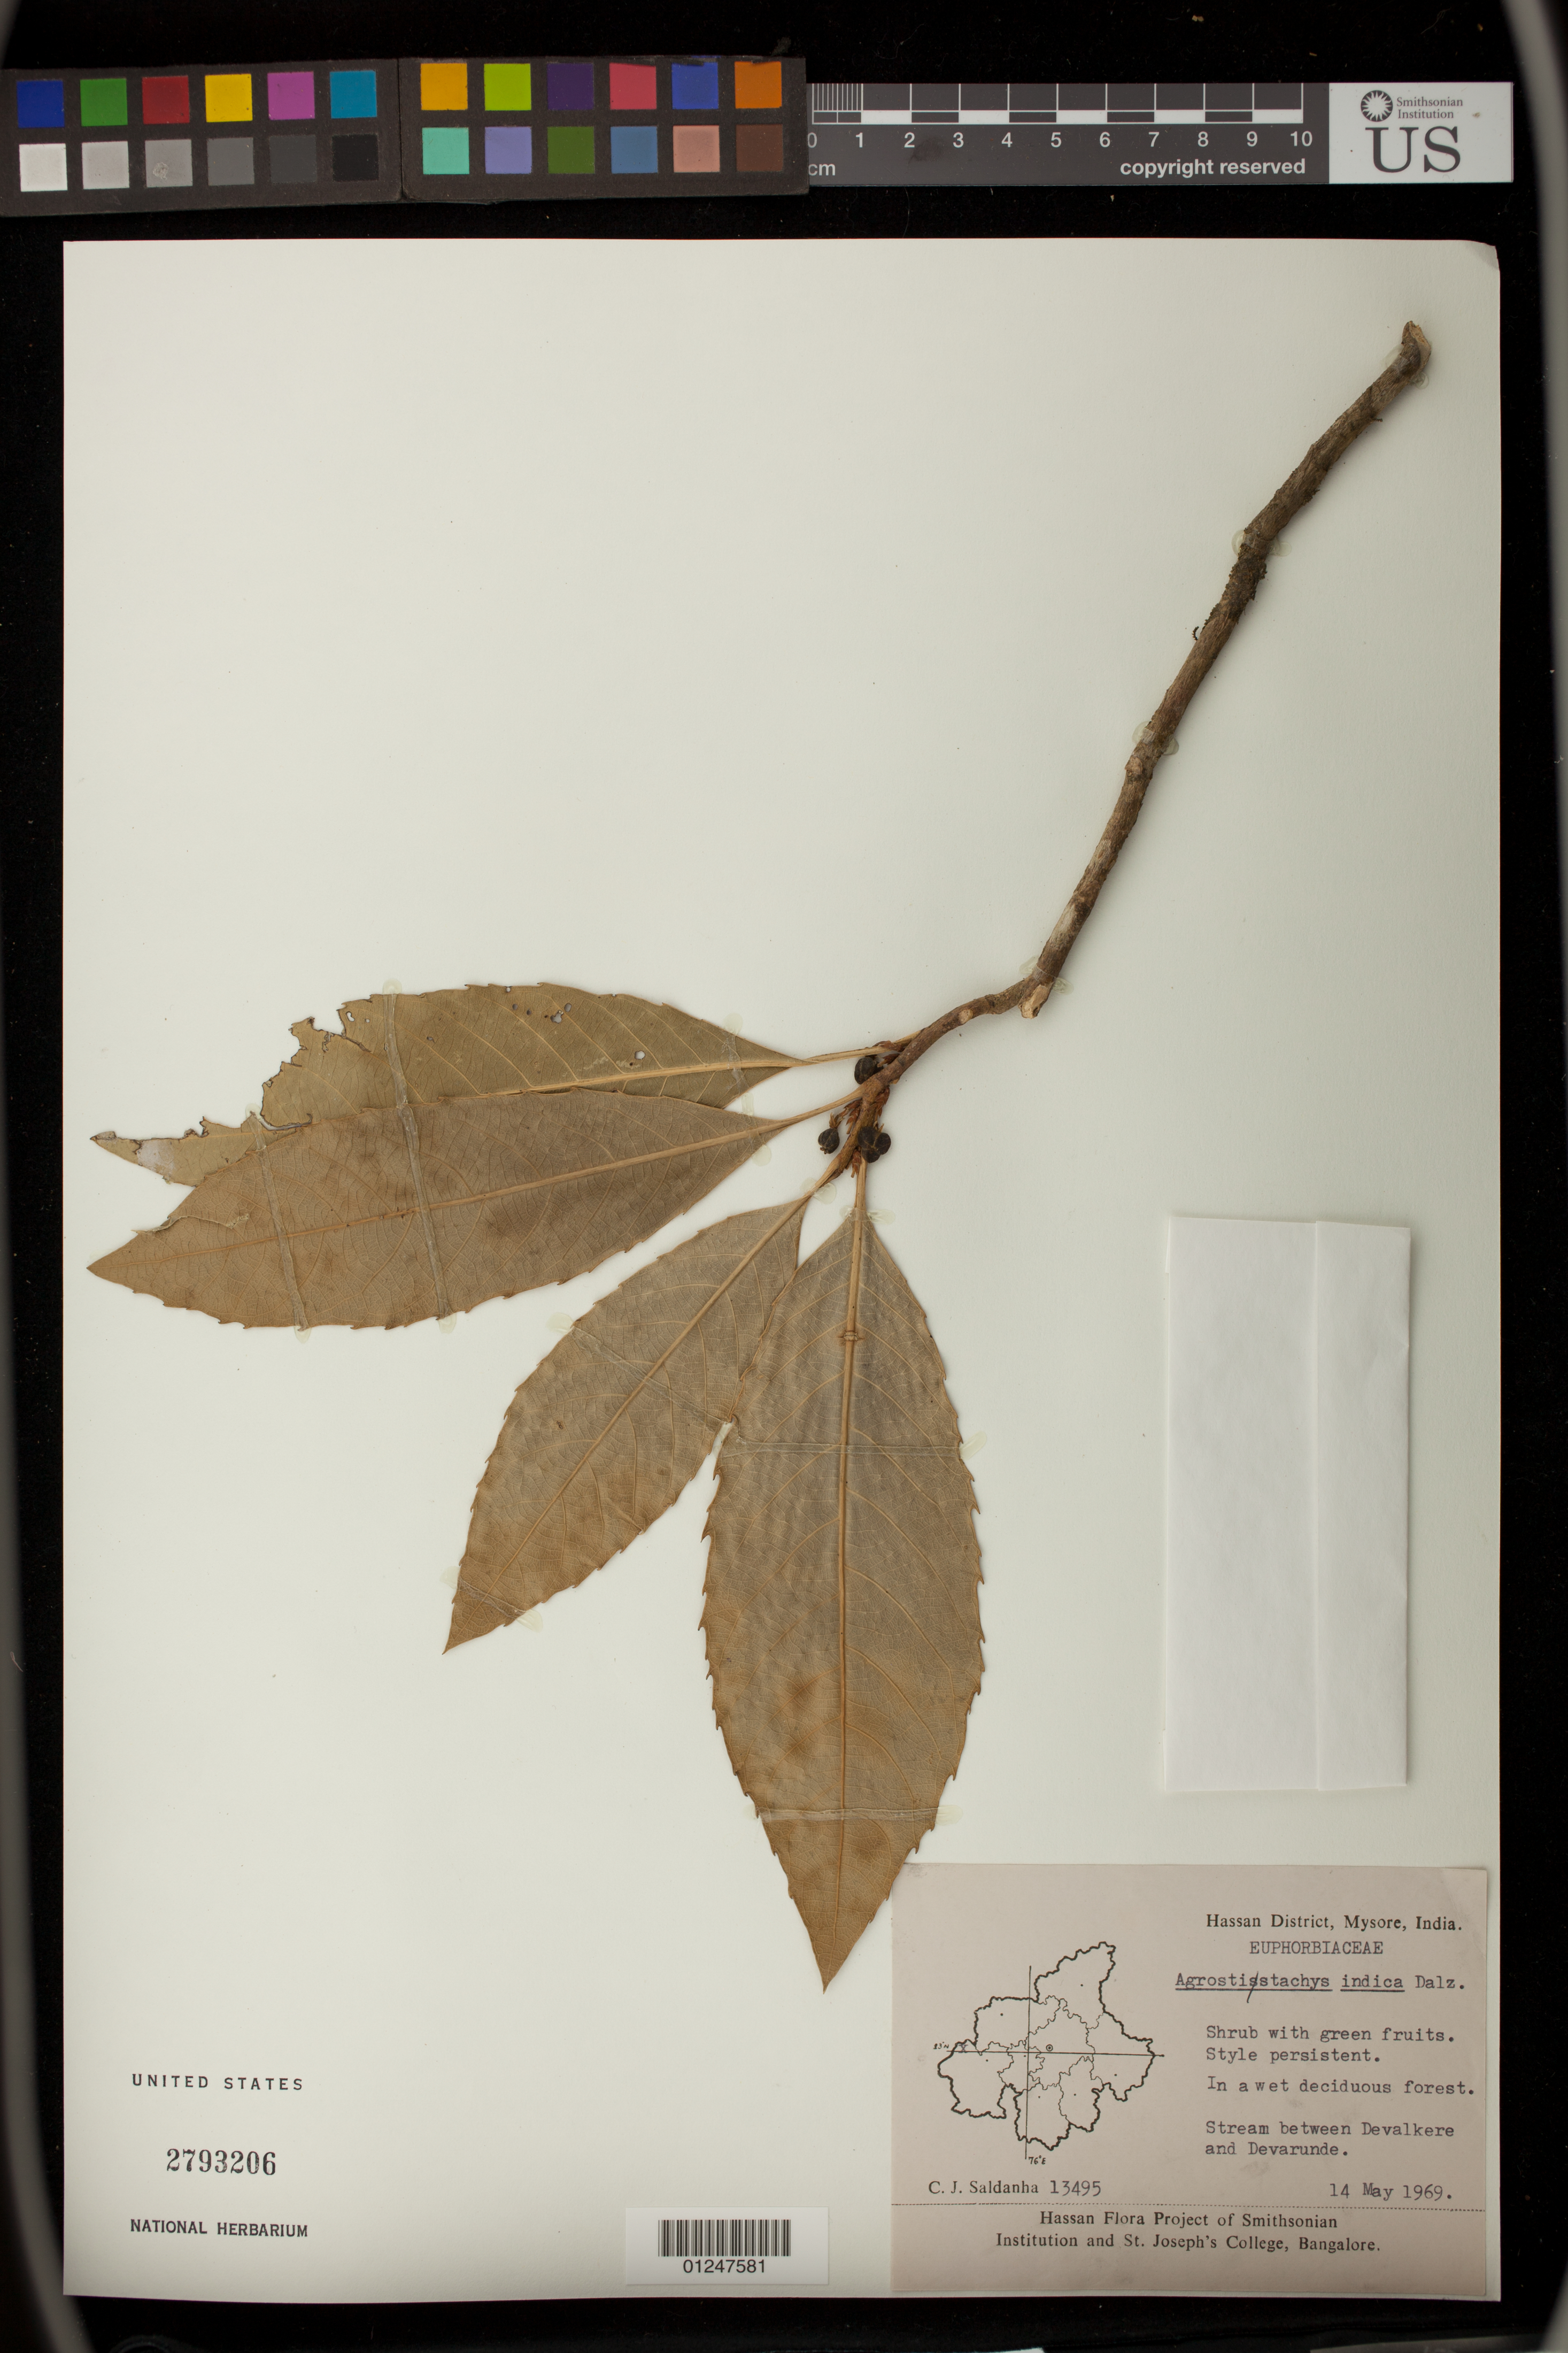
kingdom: Plantae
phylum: Tracheophyta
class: Magnoliopsida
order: Malpighiales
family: Euphorbiaceae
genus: Agrostistachys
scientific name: Agrostistachys indica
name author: Dalzell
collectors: C. J. Saldanha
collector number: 13495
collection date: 1969-05-14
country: India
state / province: Karnataka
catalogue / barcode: US 2793206